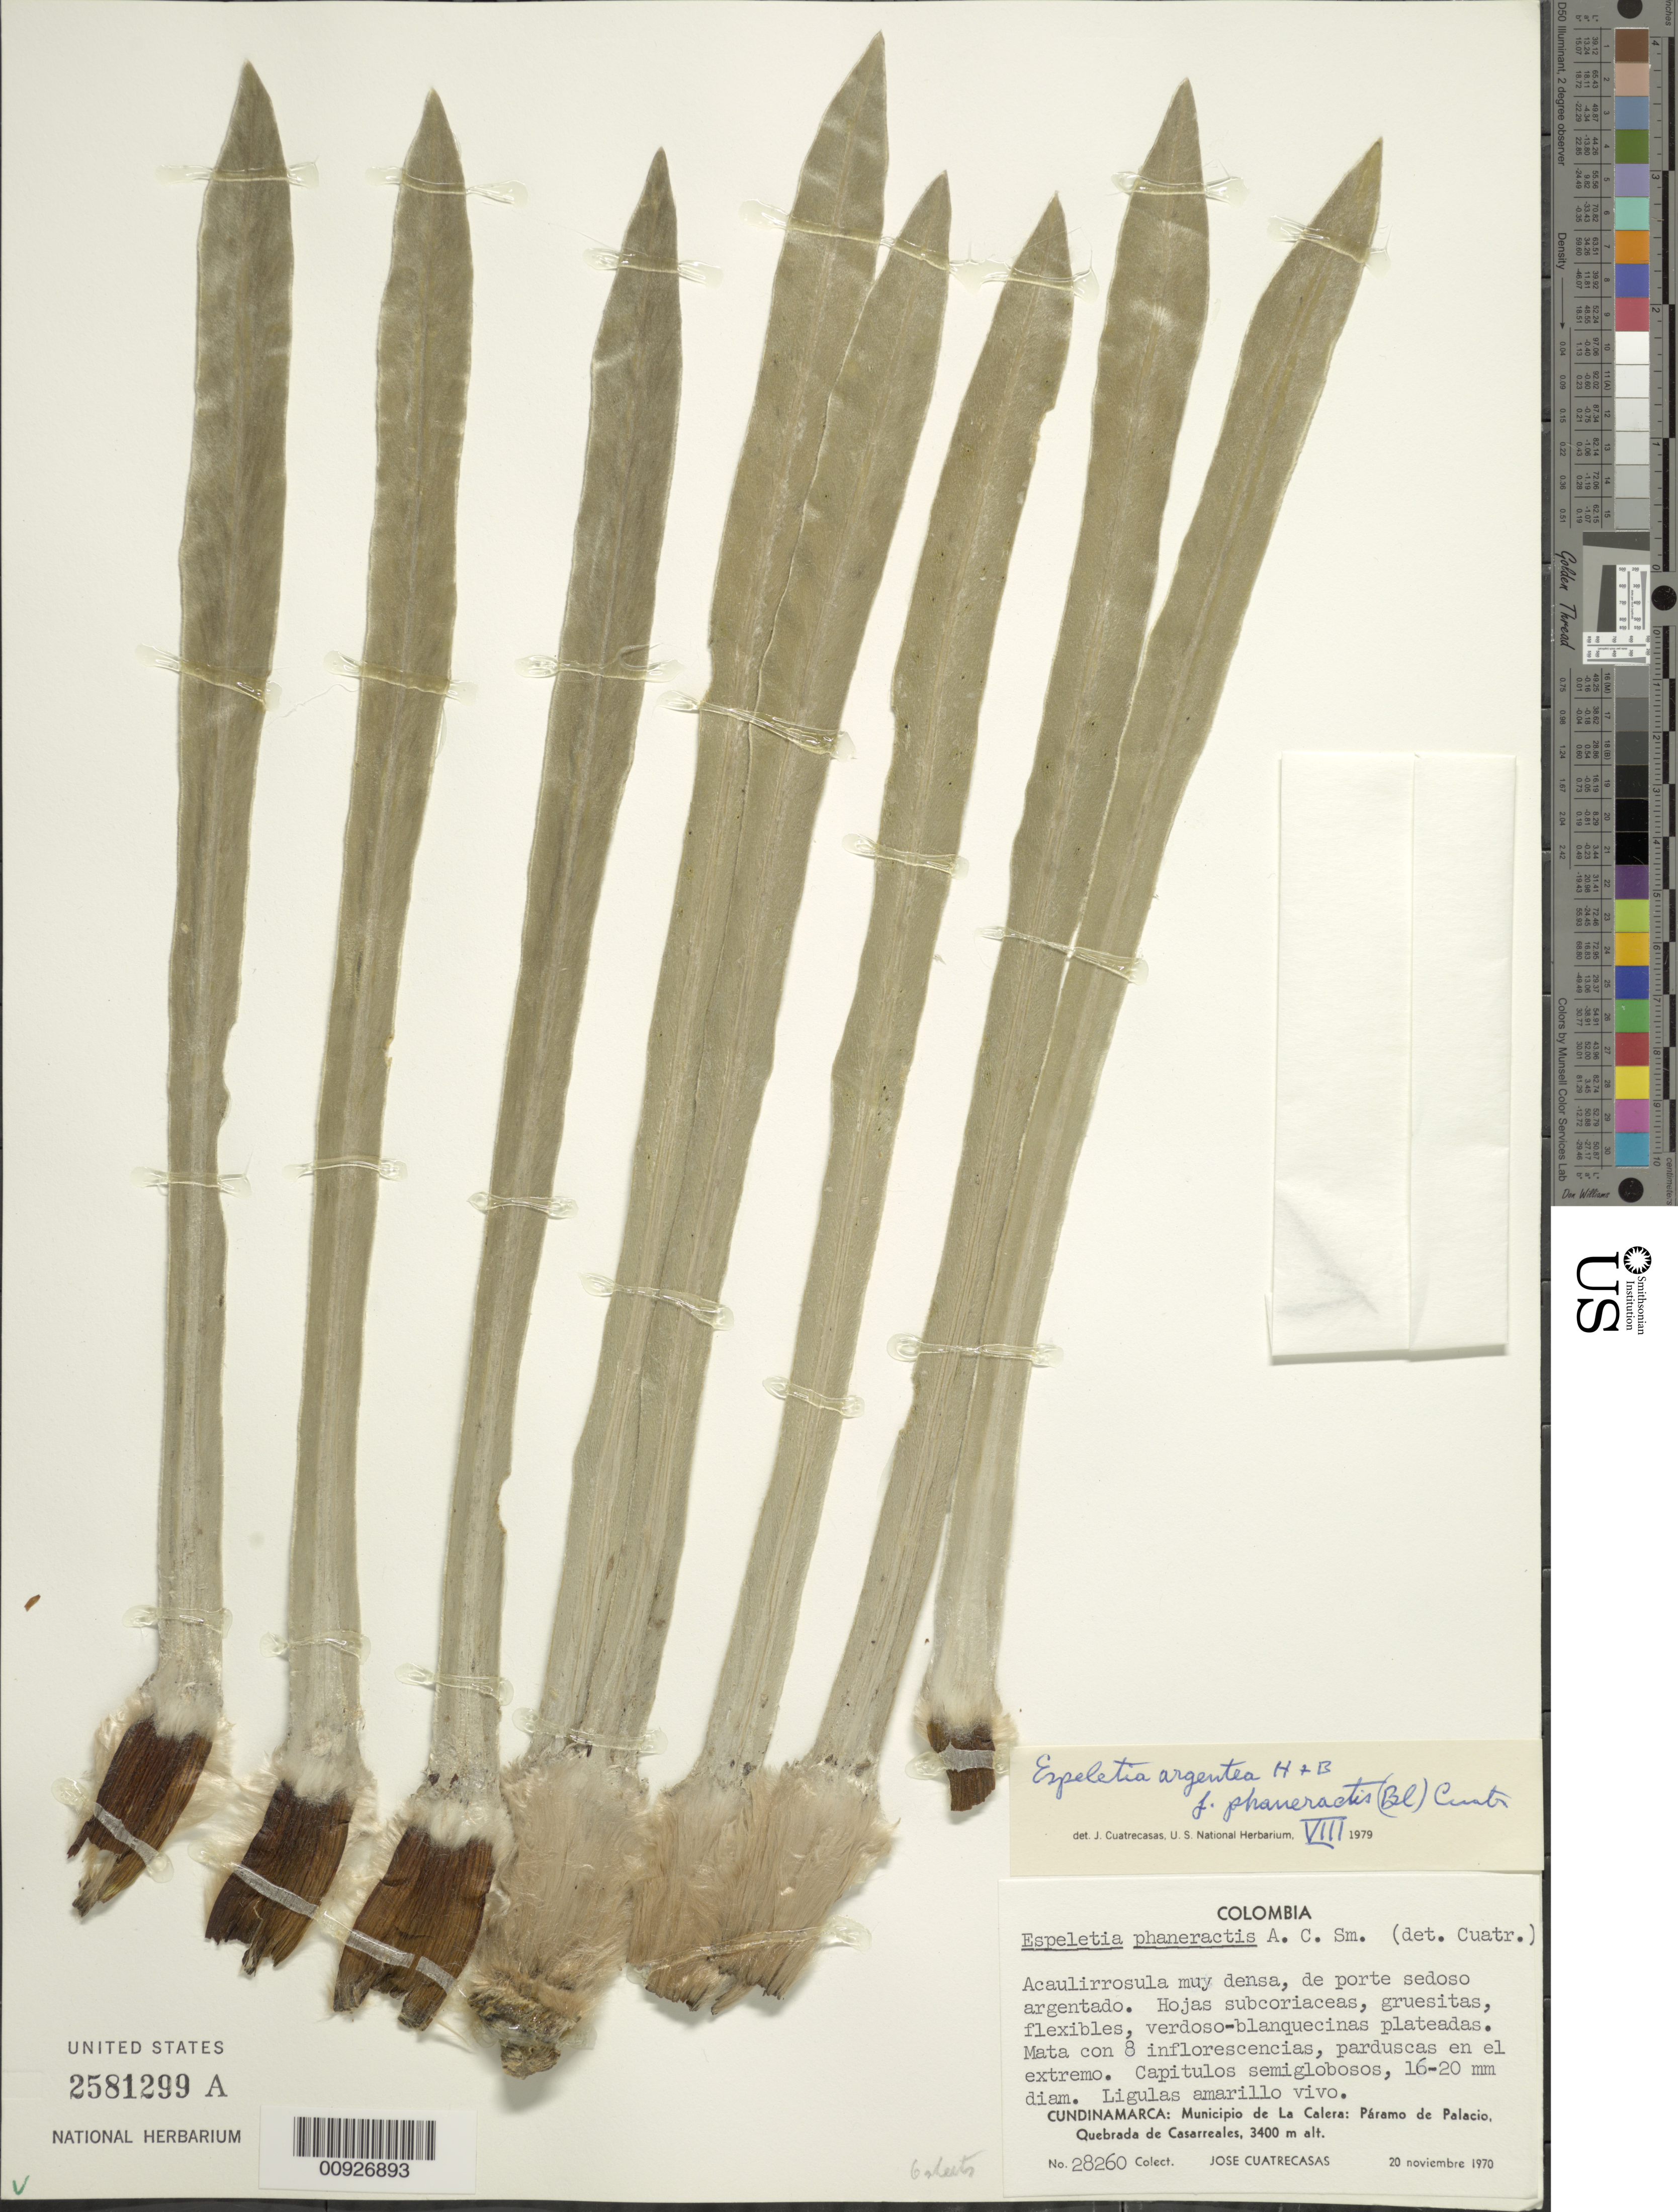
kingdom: Plantae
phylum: Tracheophyta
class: Magnoliopsida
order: Asterales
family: Asteraceae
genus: Espeletia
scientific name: Espeletia argentea f. phaneractis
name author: (S.F. Blake) Cuatrec.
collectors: J. Cuatrecasas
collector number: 28260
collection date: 1970-11-20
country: Colombia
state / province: Cundinamarca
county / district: M. de La Calera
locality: Paramo de Palacio. Quebrada de Casarreales.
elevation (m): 3400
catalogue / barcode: US 2581299A